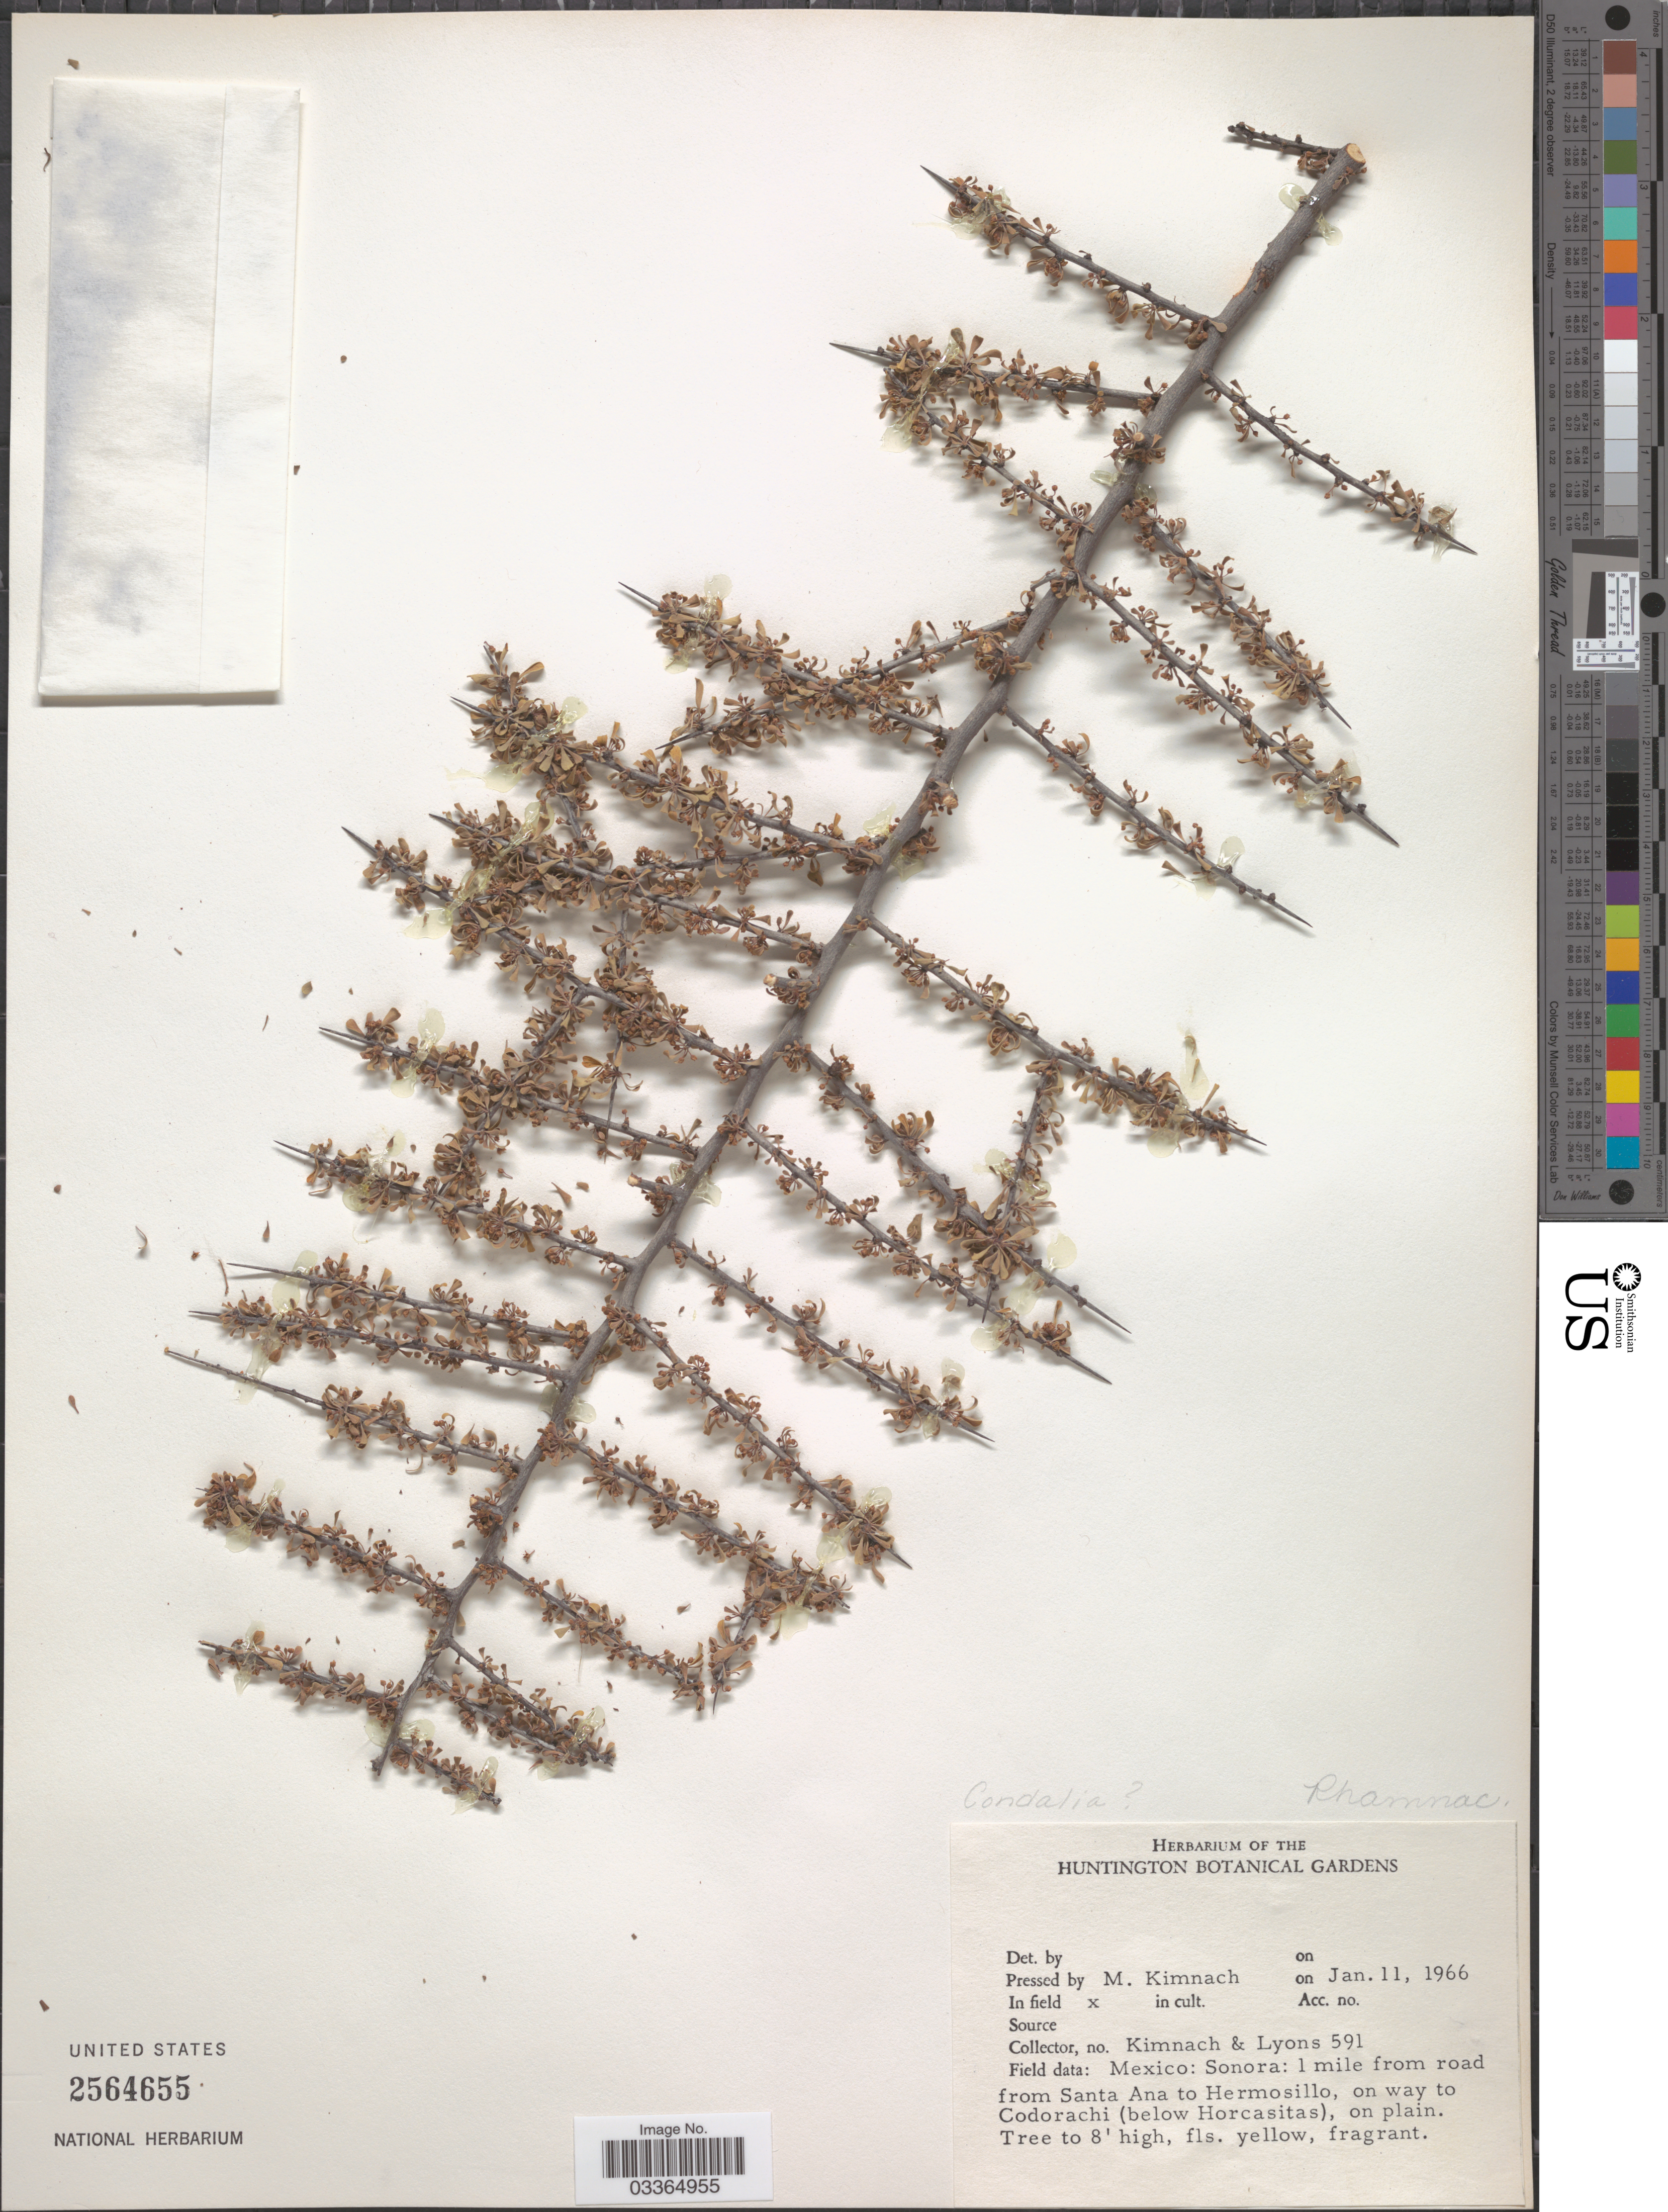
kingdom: Plantae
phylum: Tracheophyta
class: Magnoliopsida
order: Rosales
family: Rhamnaceae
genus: Condalia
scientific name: Condalia globosa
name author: I.M. Johnst.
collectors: M. W. Kimnach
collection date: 1966-01-11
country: United States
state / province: California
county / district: Los Angeles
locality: Huntington Botanical Gardens.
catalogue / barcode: US 2564655